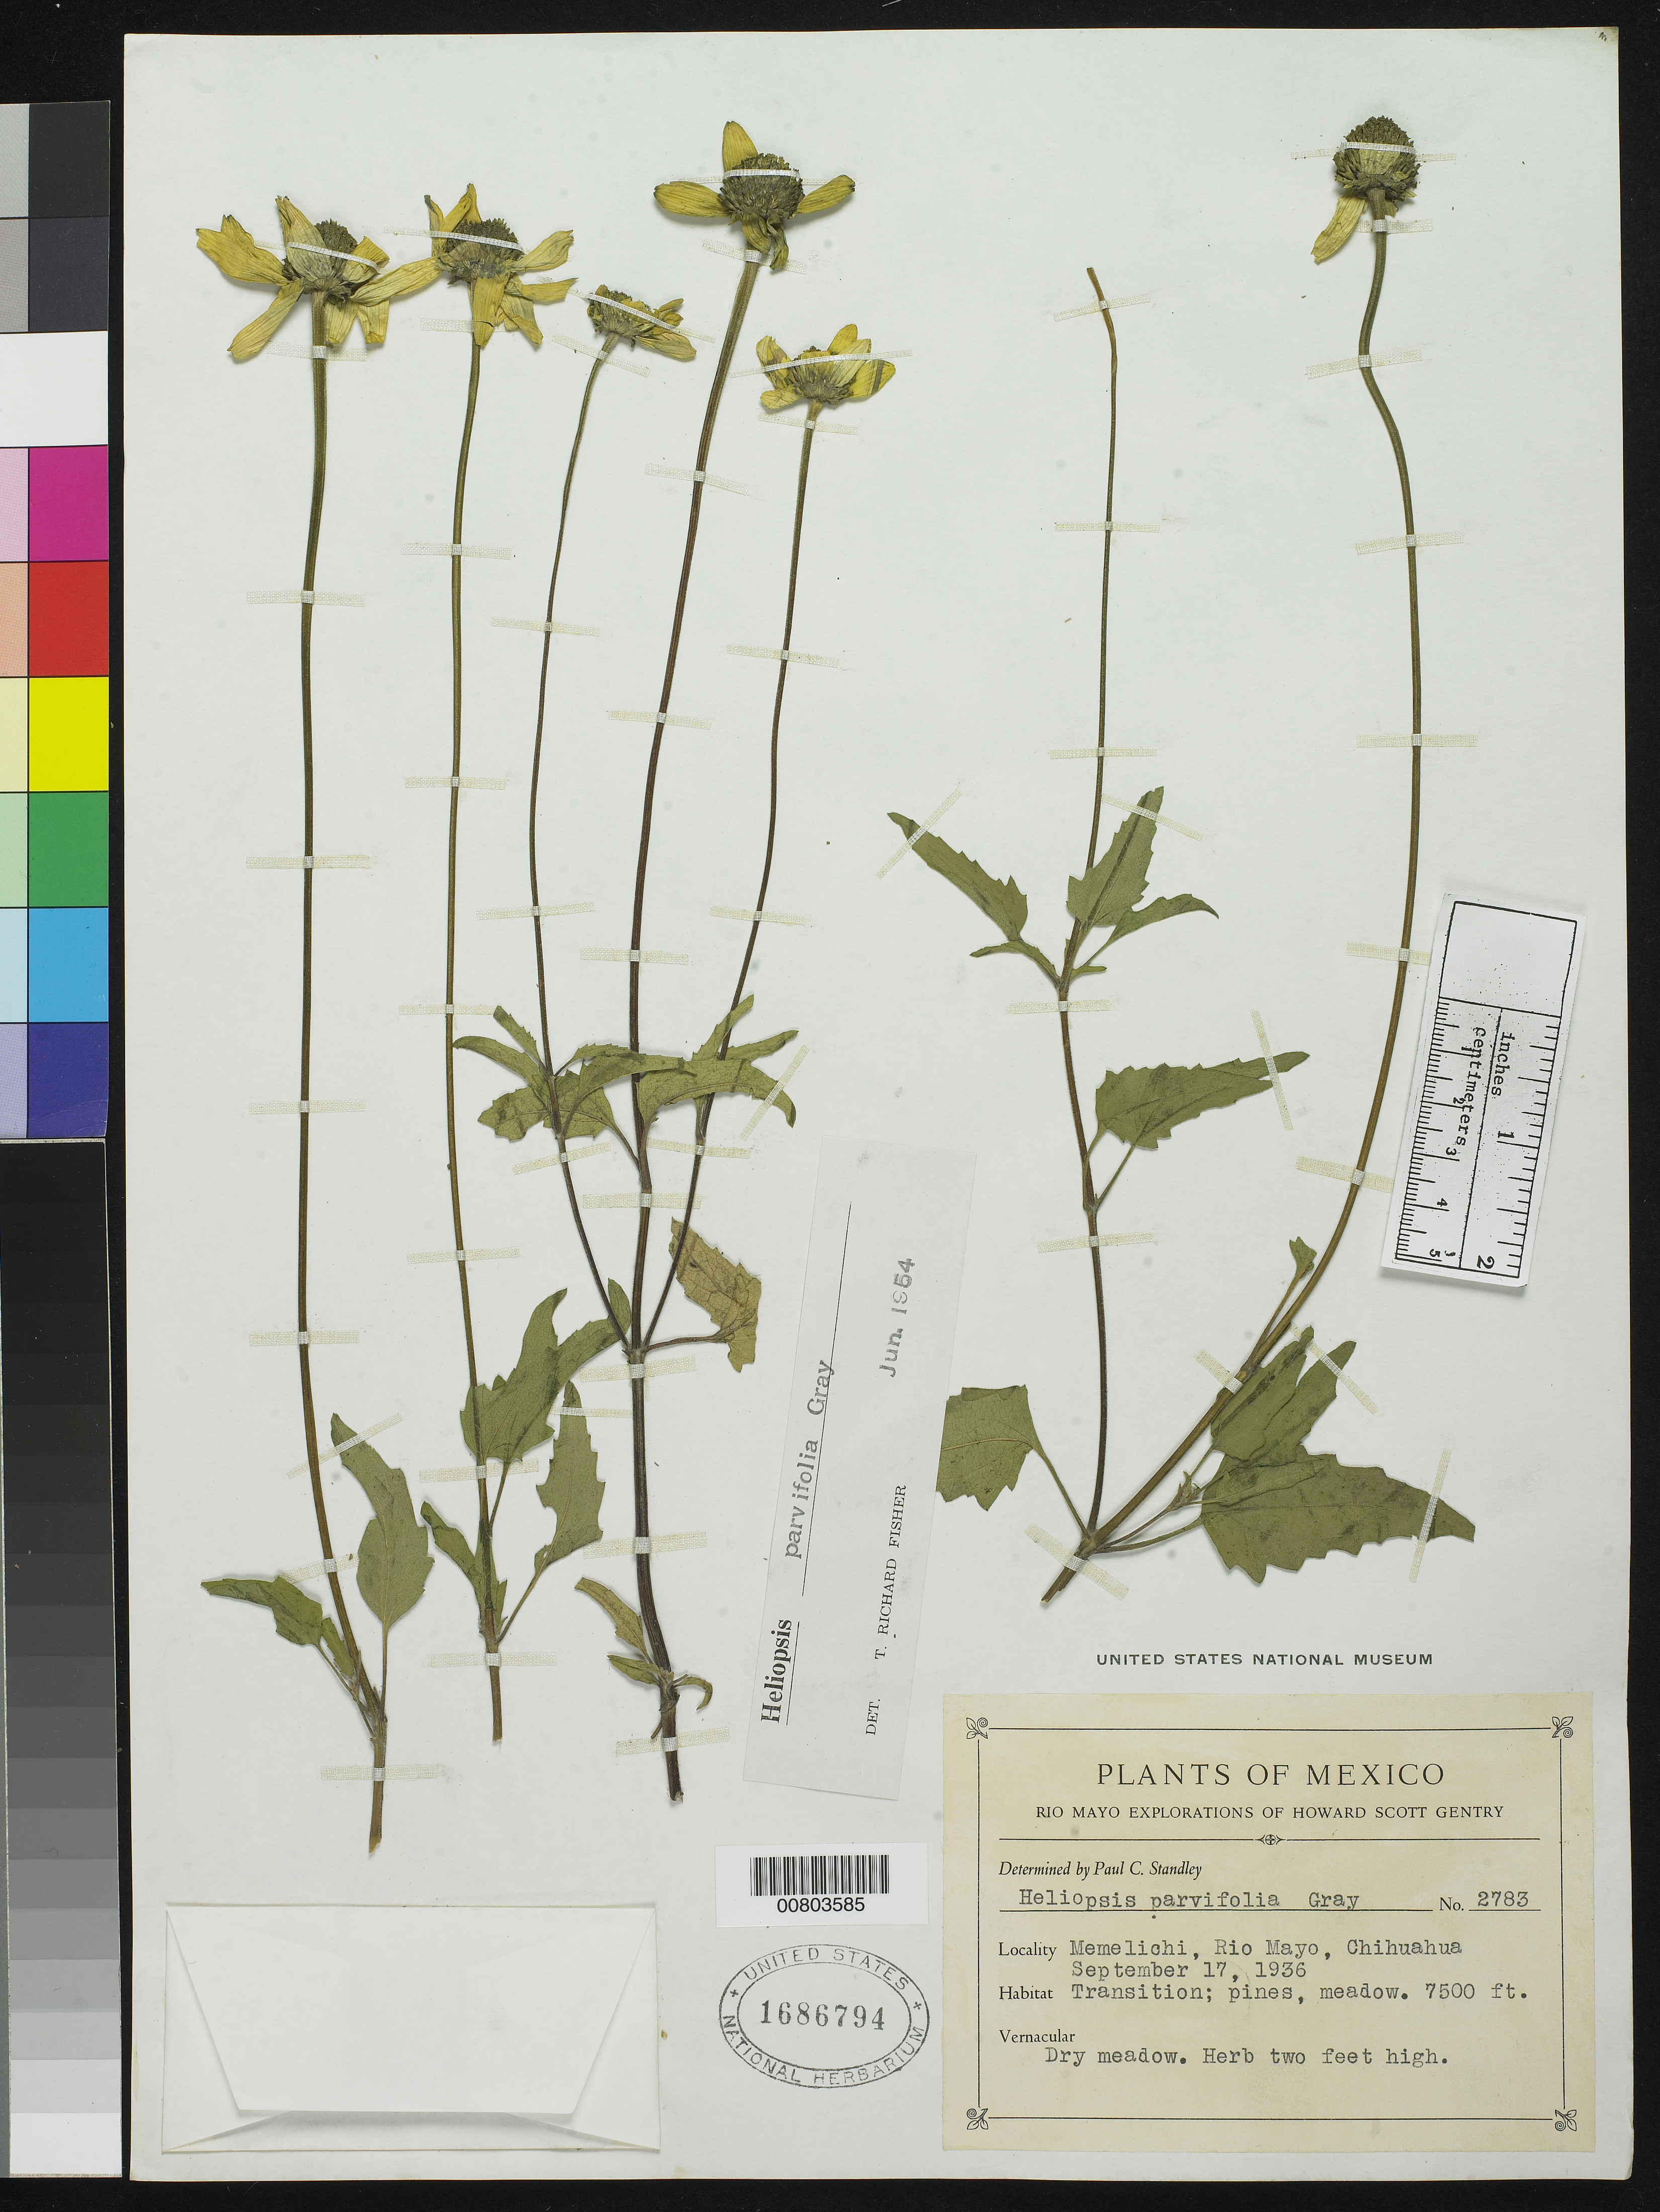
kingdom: Plantae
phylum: Tracheophyta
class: Magnoliopsida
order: Asterales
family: Asteraceae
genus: Heliopsis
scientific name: Heliopsis parvifolia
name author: A. Gray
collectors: H. S. Gentry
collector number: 2783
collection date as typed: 17 Sep 1936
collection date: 1936-09-17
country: Mexico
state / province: Chihuahua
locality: Memelichi, Rio Mayo, Chihuahua.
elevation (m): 2286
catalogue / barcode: US 1686794